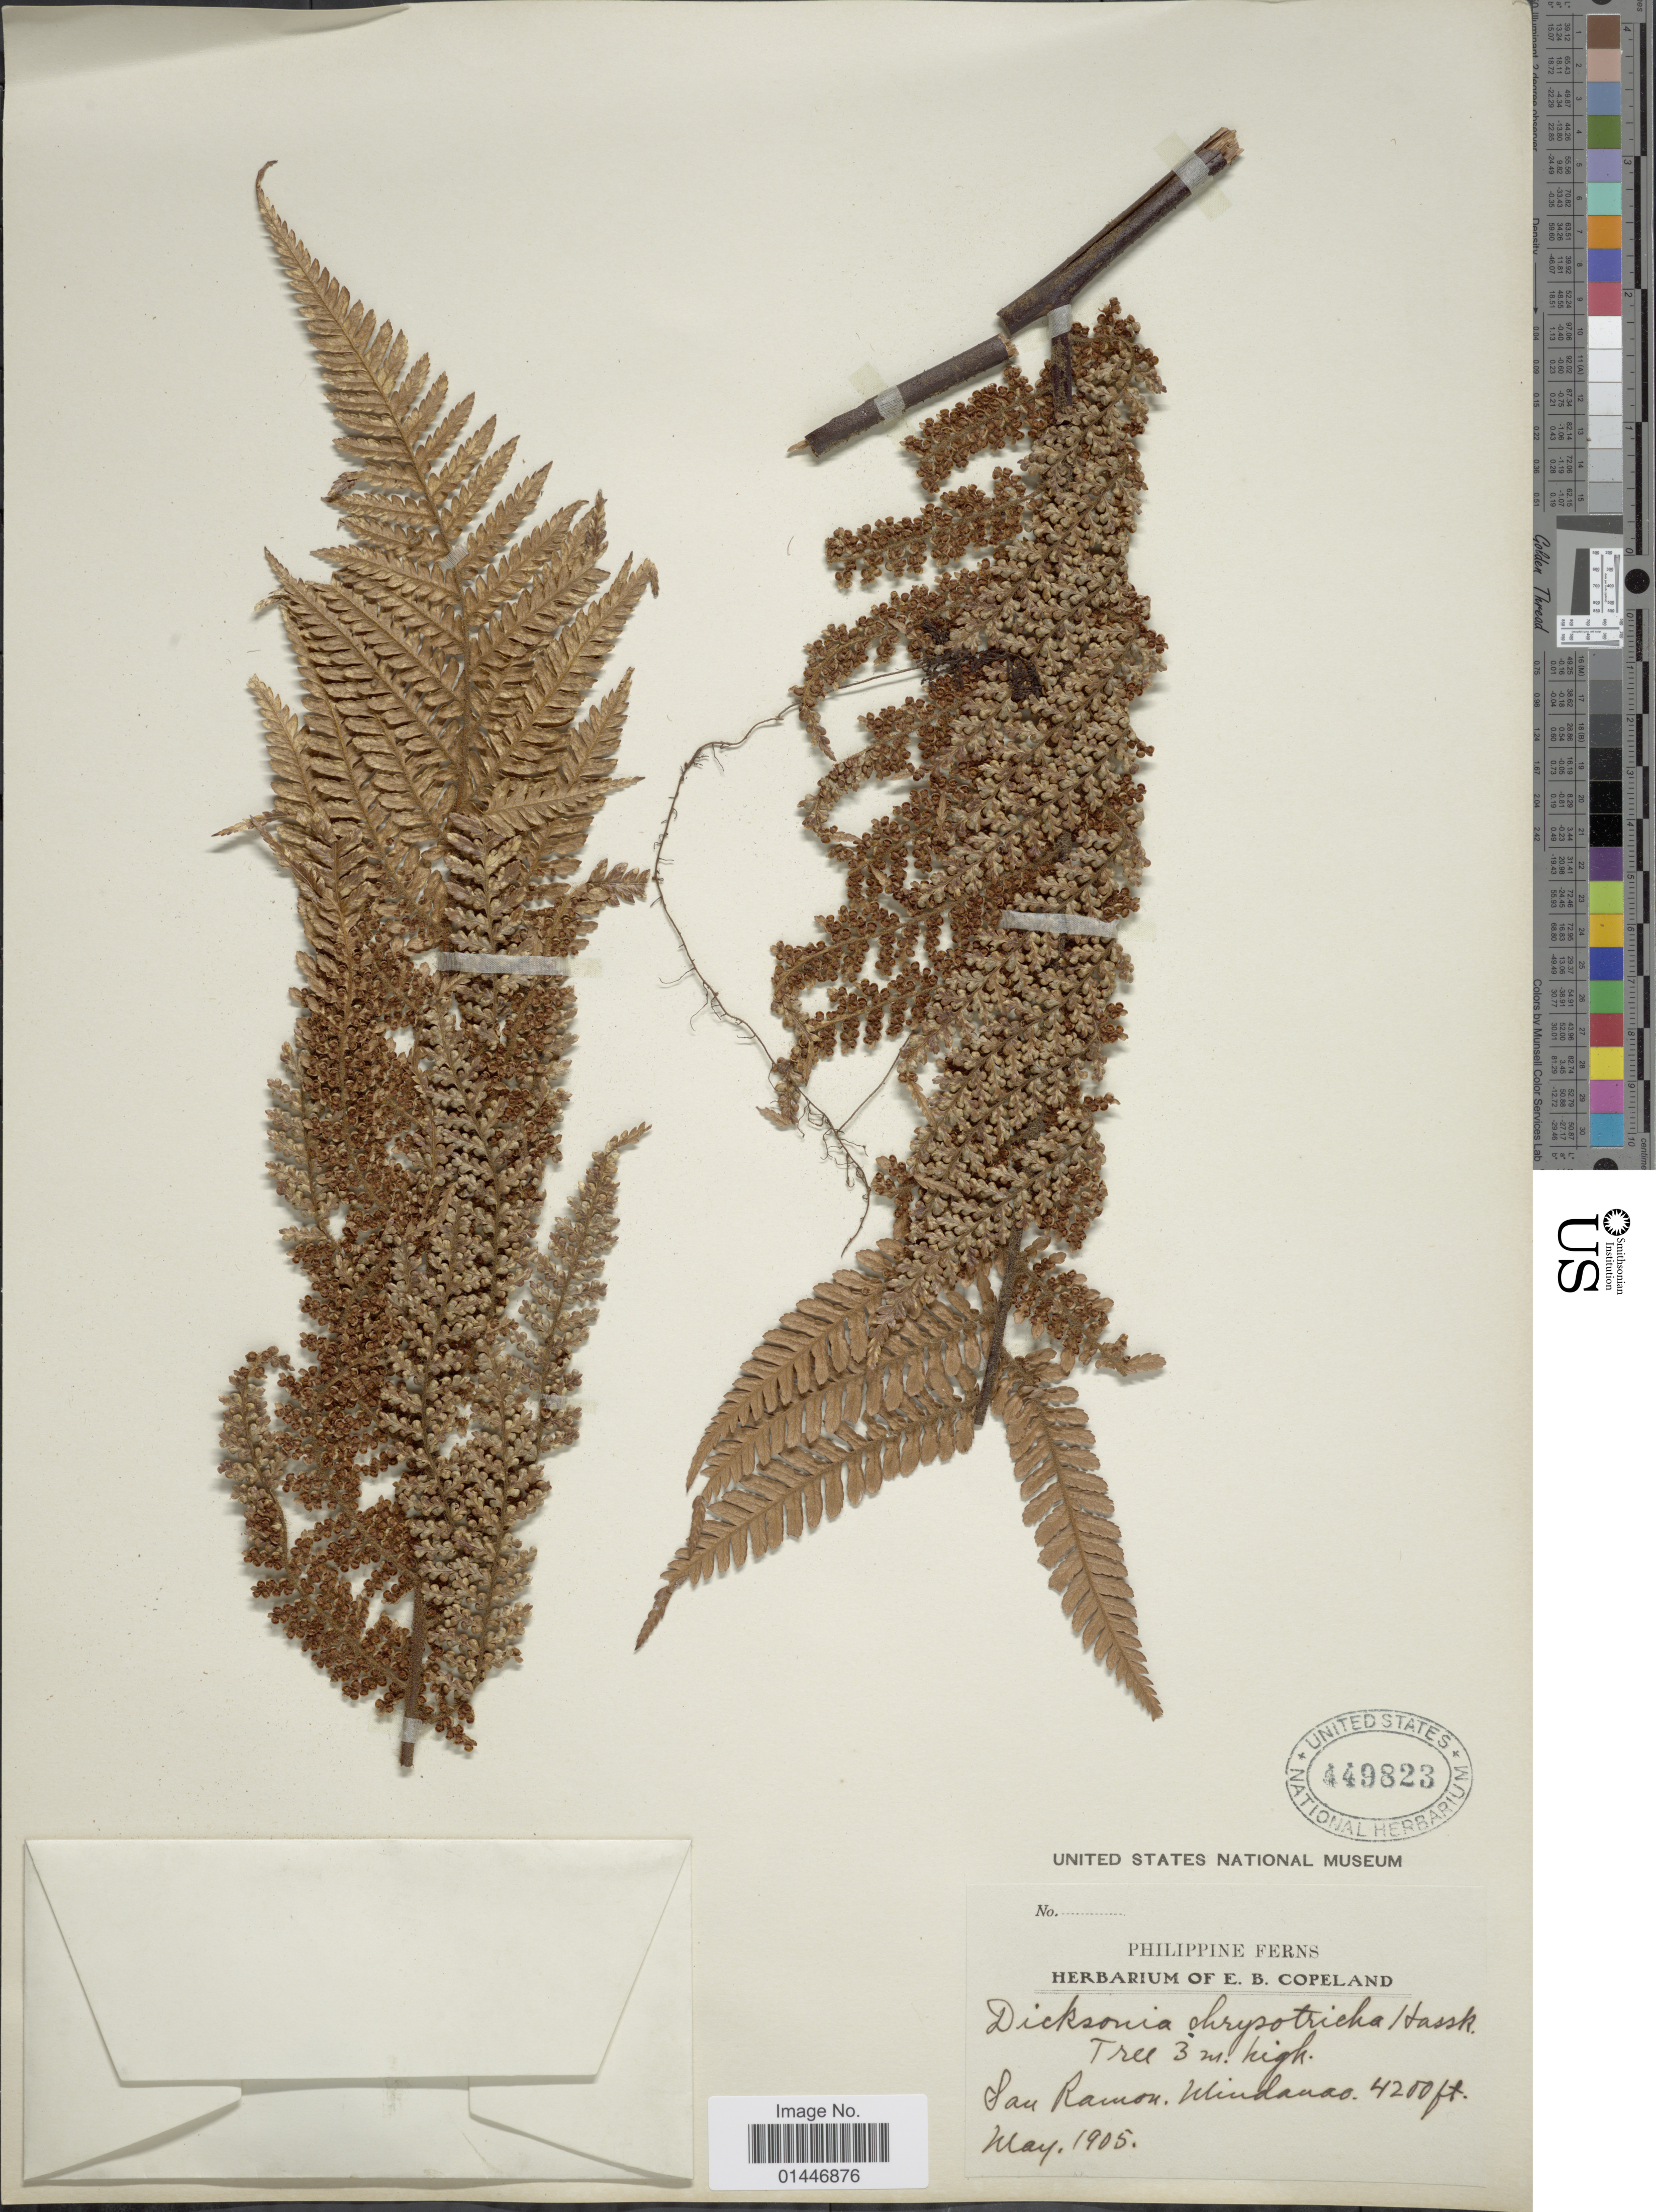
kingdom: Plantae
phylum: Tracheophyta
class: Polypodiopsida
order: Cyatheales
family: Dicksoniaceae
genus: Dicksonia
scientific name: Dicksonia mollis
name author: Holttum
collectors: ex herb. E. B. Copeland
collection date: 1905-05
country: Philippines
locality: San Ramon, Mindanao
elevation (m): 1280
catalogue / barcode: US 449823